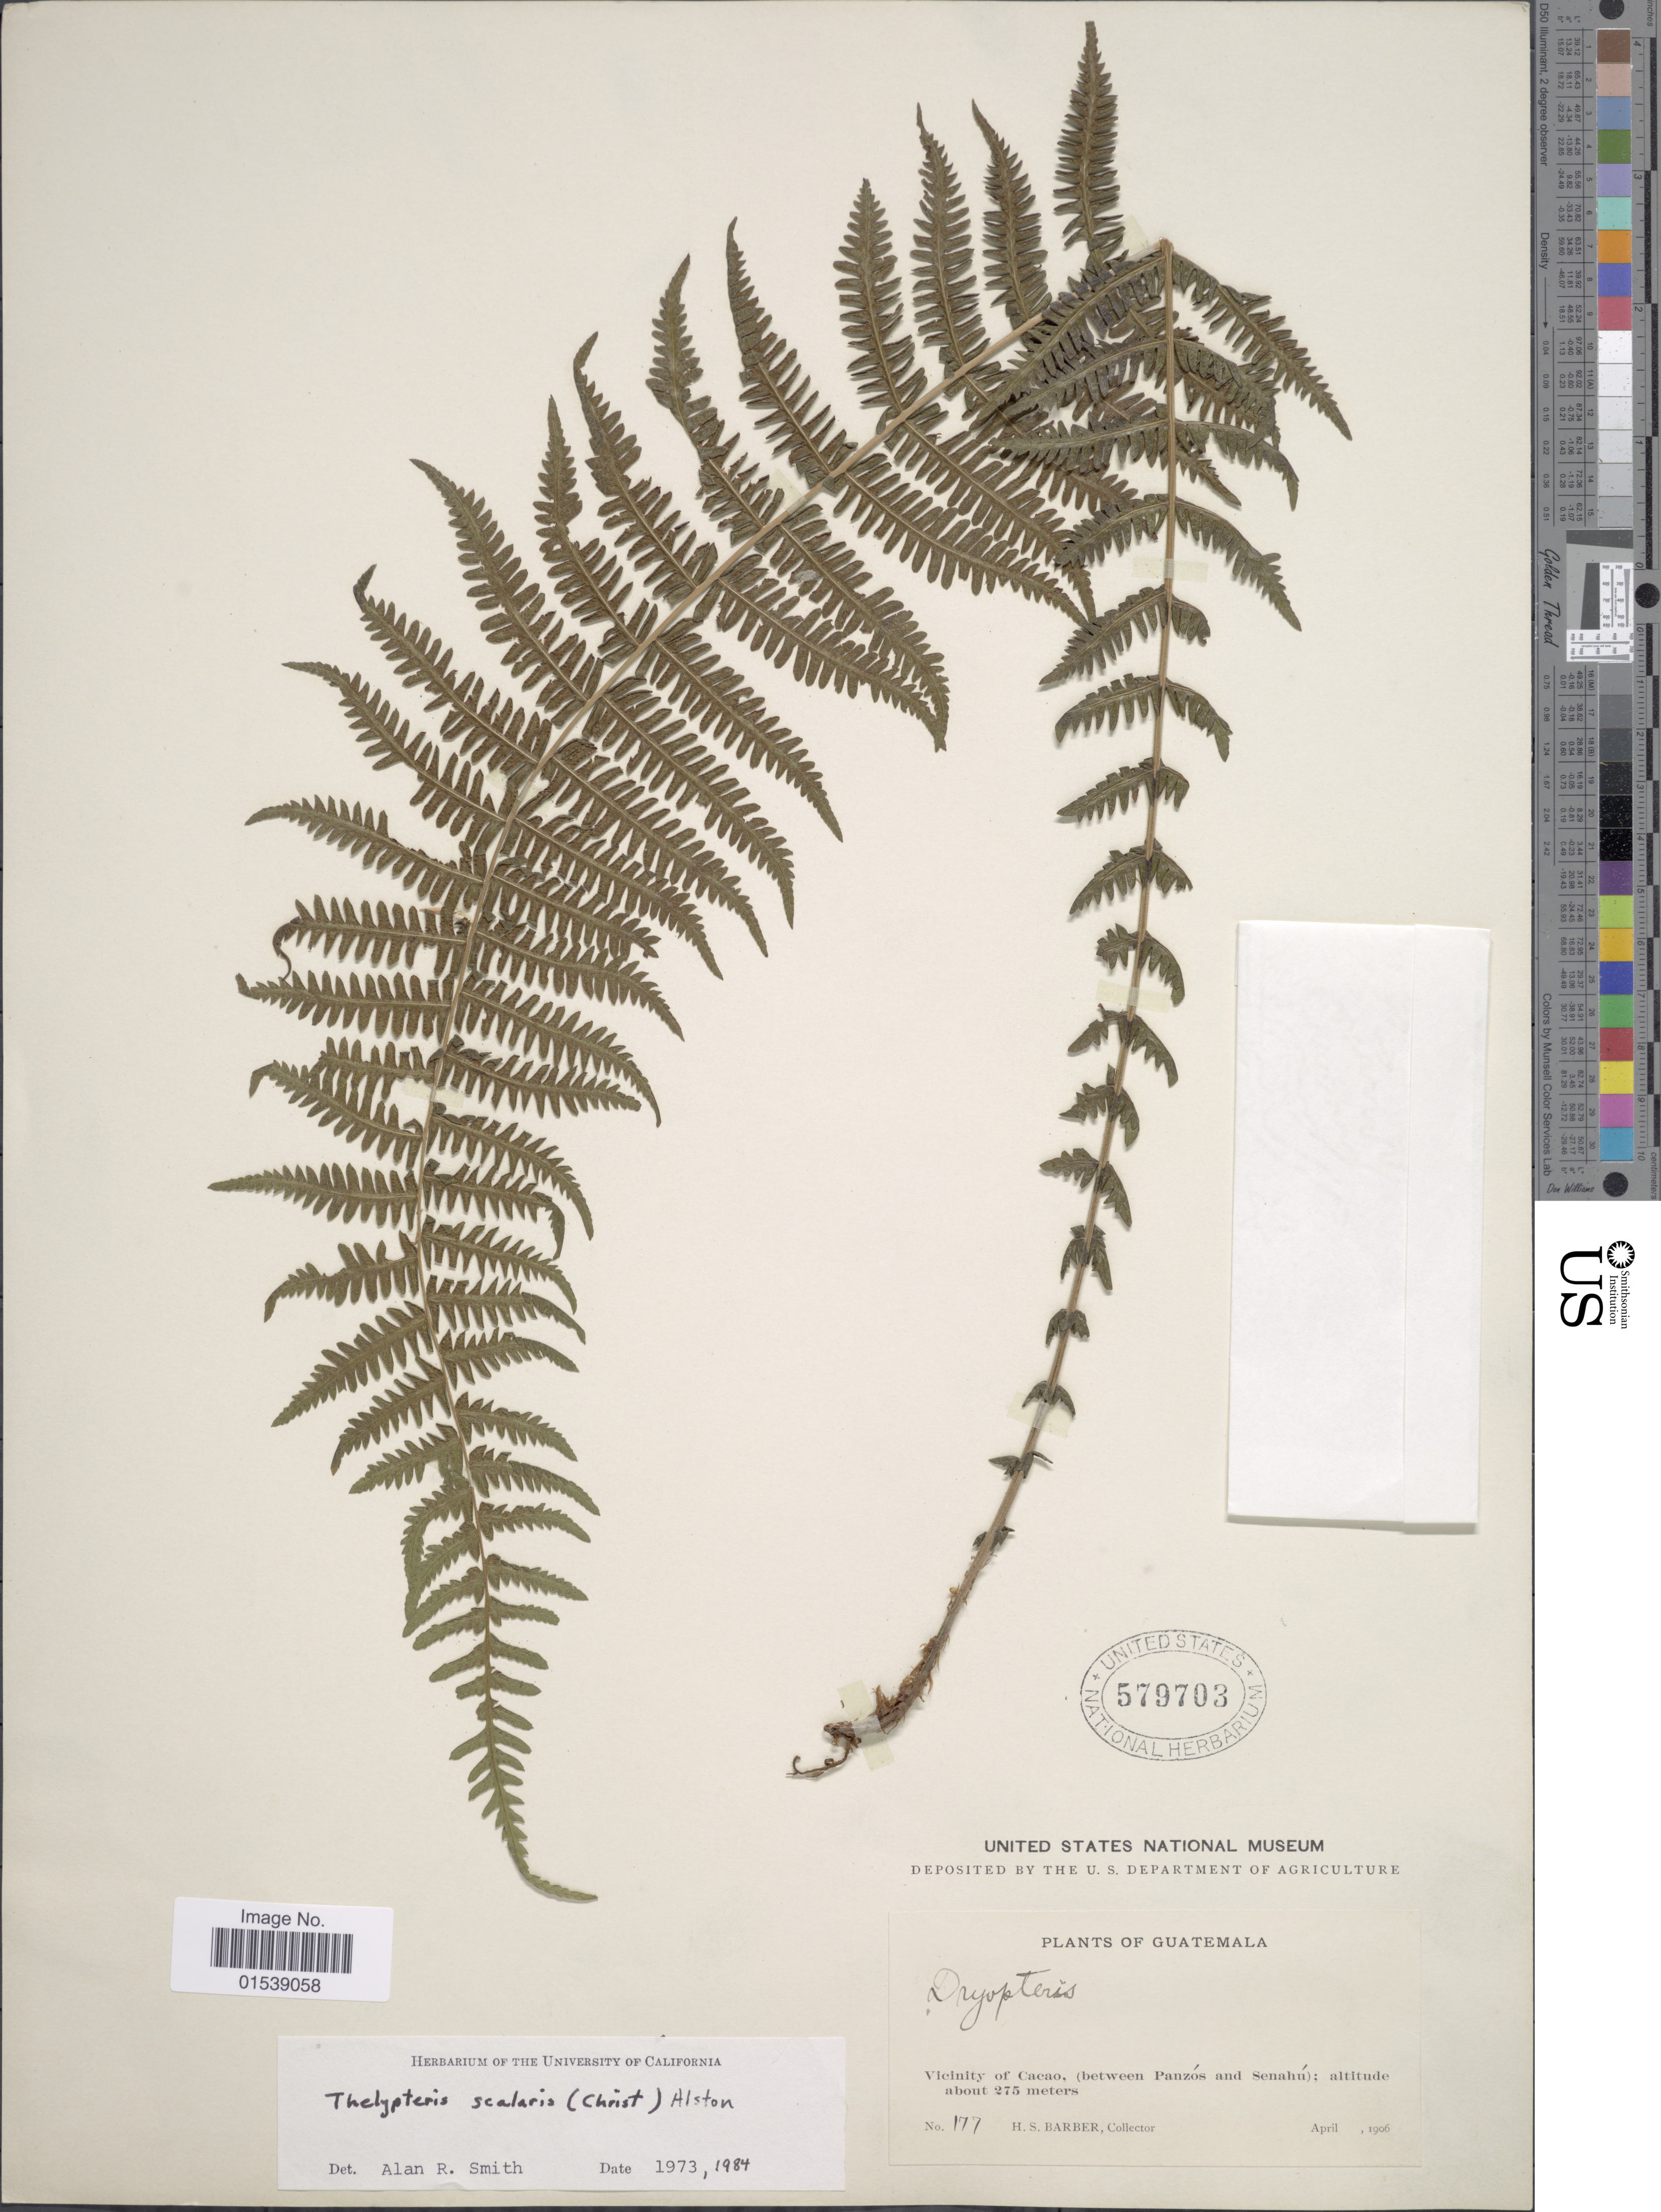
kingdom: Plantae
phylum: Tracheophyta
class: Polypodiopsida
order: Polypodiales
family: Thelypteridaceae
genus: Amauropelta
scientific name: Amauropelta scalaris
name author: (Christ) Á. Löve & D. Löve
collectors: H. Barber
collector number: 177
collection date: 1906-04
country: Guatemala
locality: Vicinity of Cacao, (between Panzos and Senahu)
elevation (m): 275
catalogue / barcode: US 579703